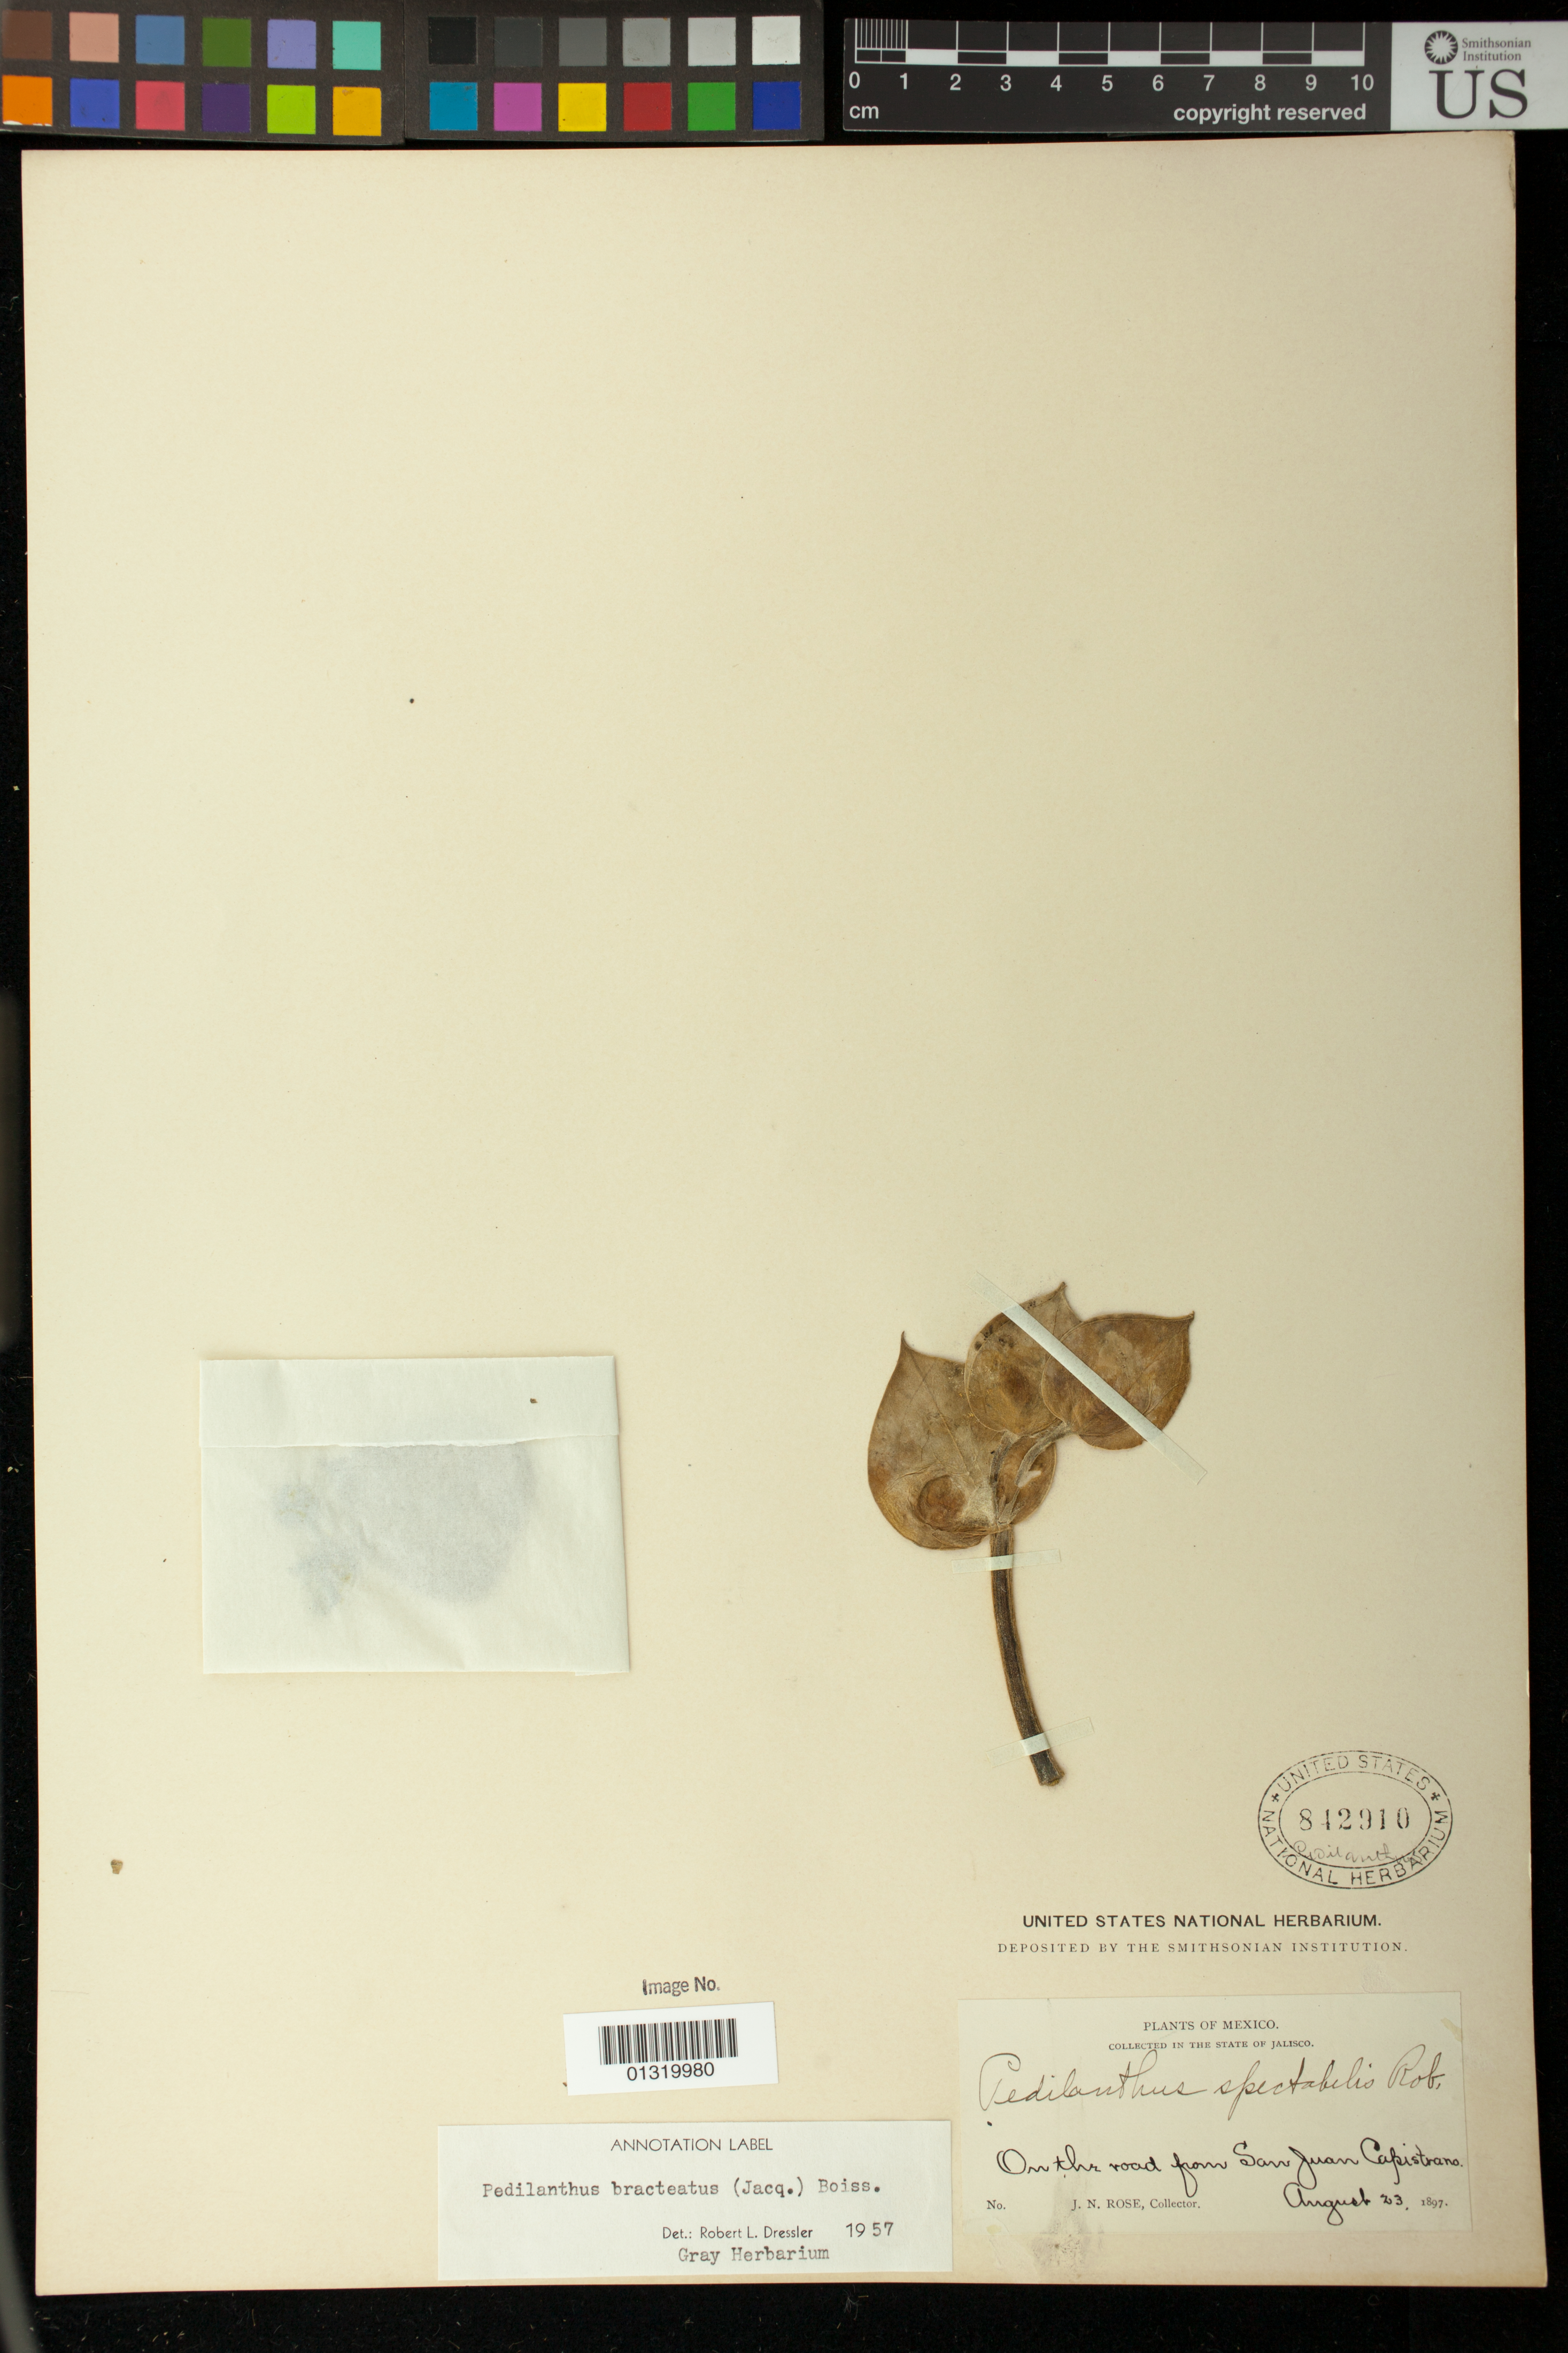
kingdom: Plantae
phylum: Tracheophyta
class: Magnoliopsida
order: Malpighiales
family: Euphorbiaceae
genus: Pedilanthus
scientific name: Pedilanthus bracteatus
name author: (Jacq.) Boiss.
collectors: J. N. Rose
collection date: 1897-08-23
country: Mexico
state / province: Jalisco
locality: On the road from San Juan Capistrano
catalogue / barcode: US 842910